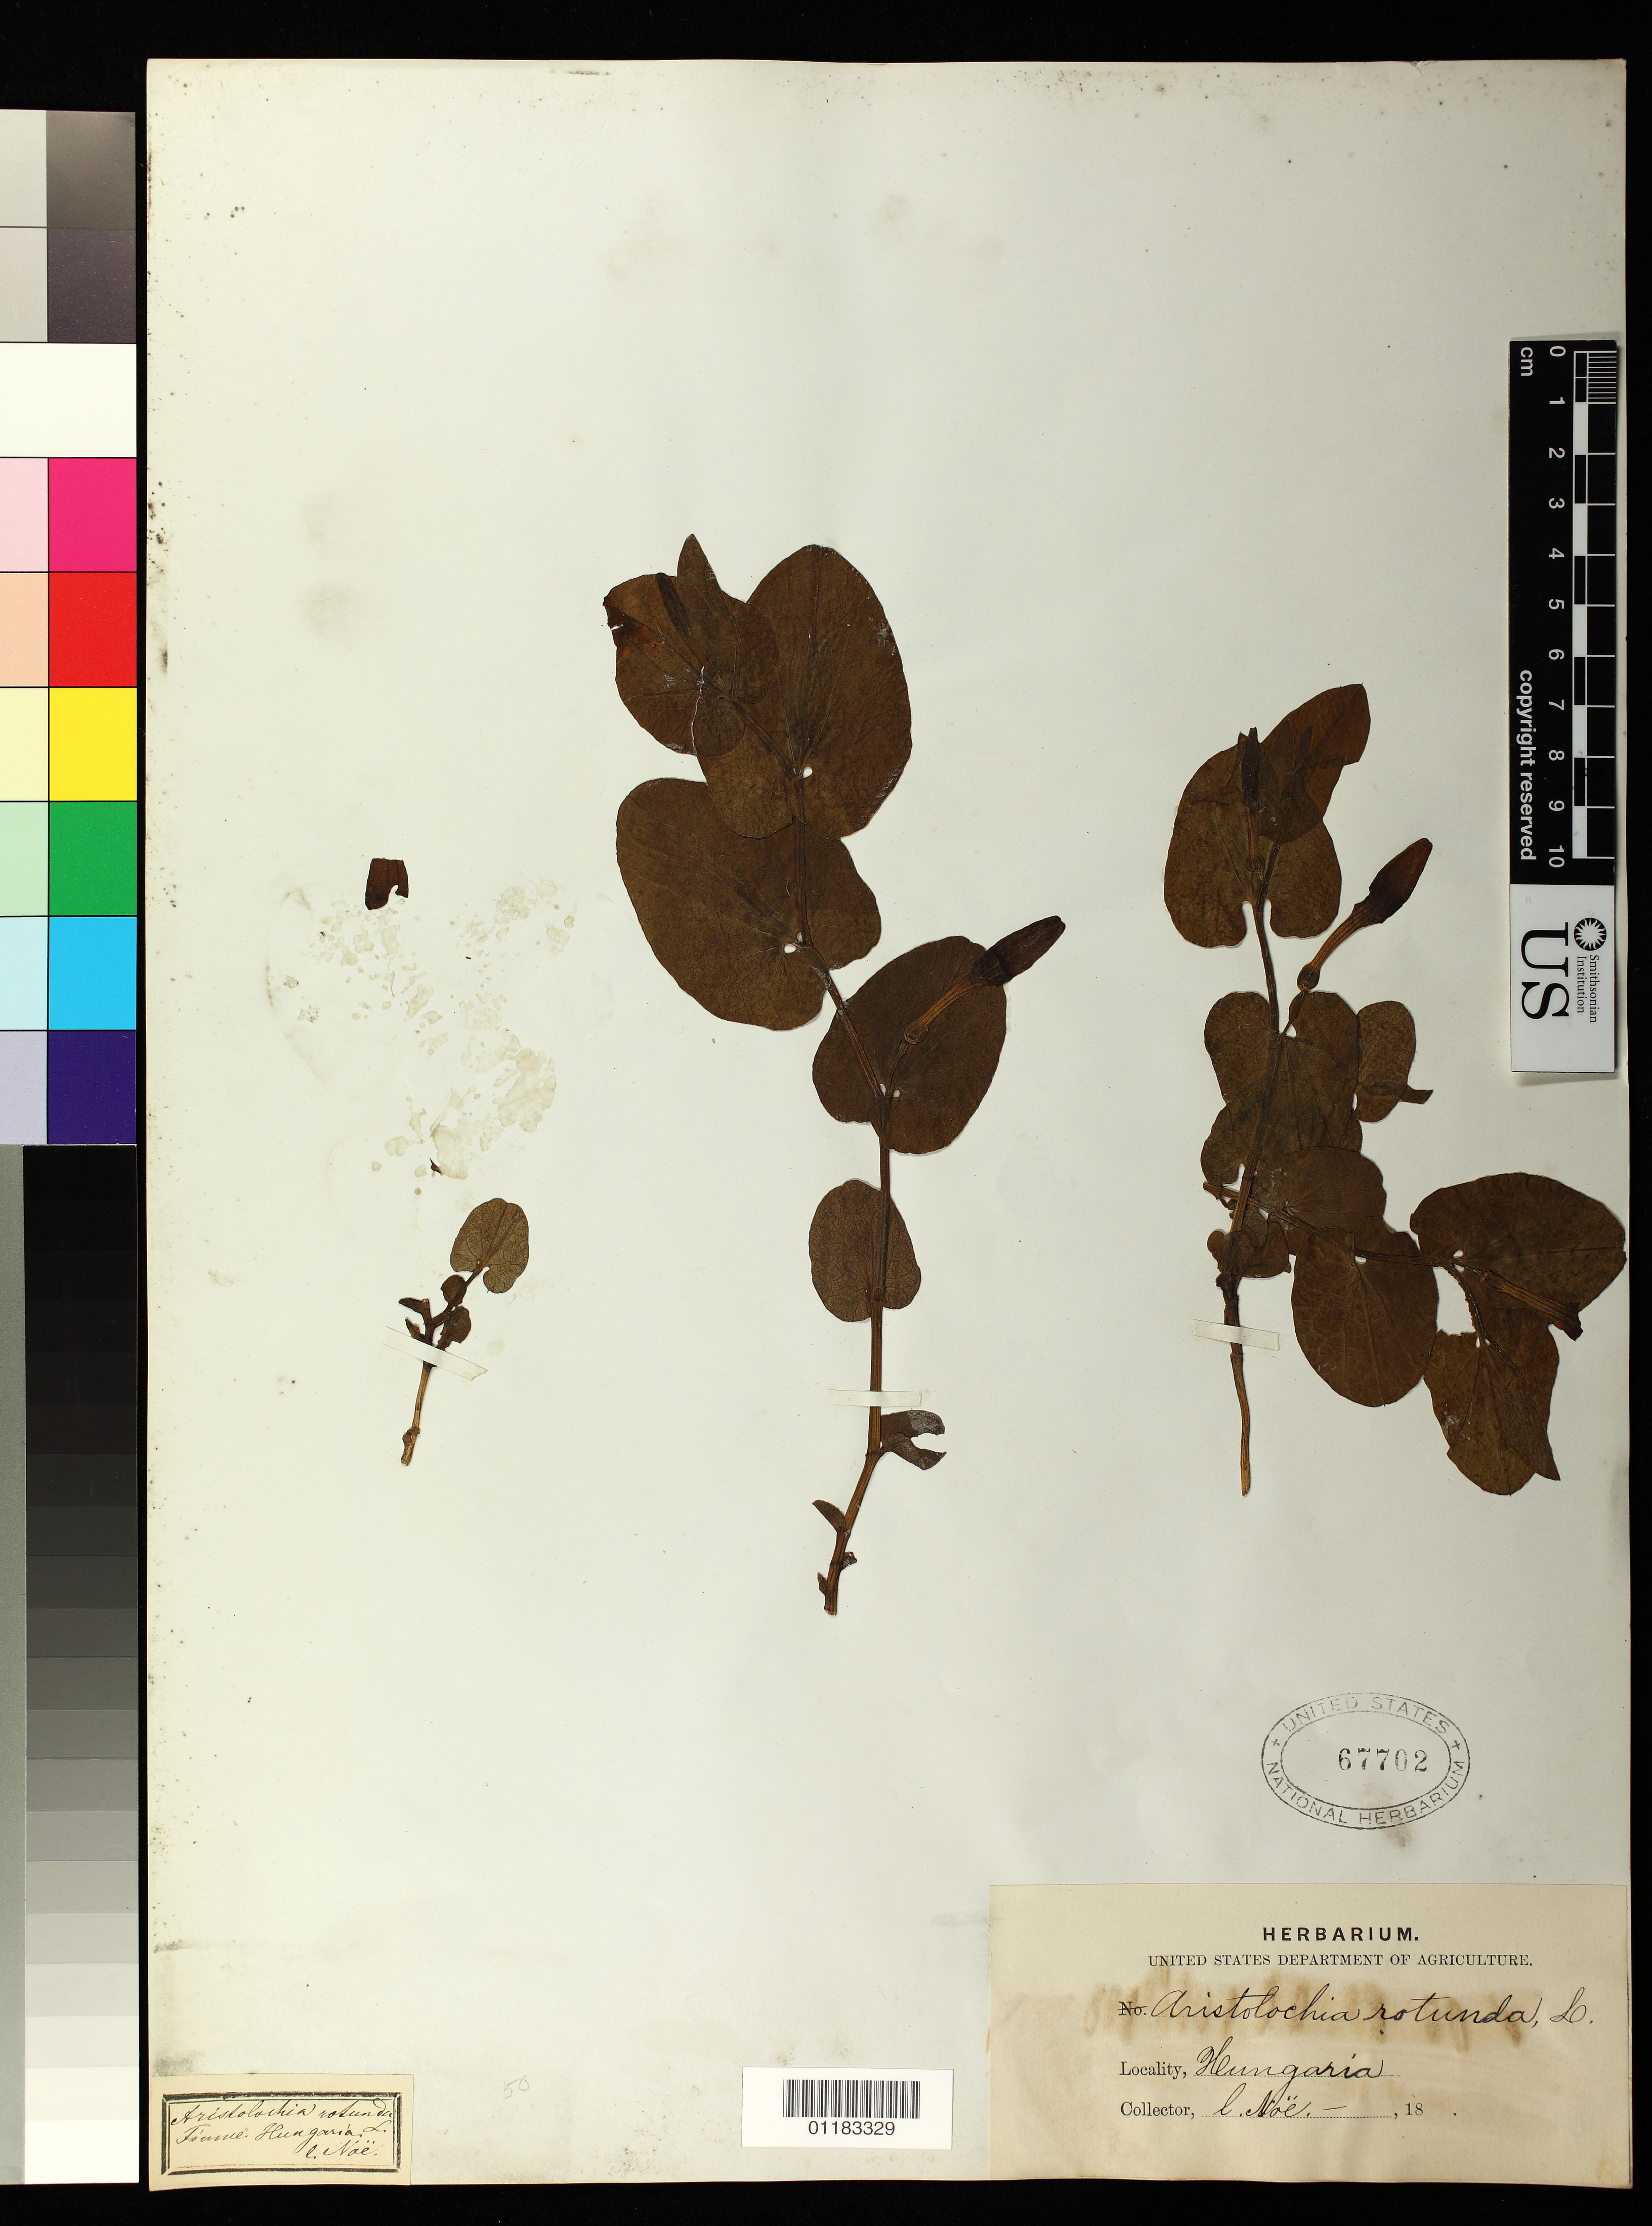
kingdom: Plantae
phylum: Tracheophyta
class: Magnoliopsida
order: Piperales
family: Aristolochiaceae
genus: Aristolochia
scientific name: Aristolochia rotunda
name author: L.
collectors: C. Noe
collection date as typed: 18--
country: Hungary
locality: Fiance (?).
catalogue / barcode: US 67702